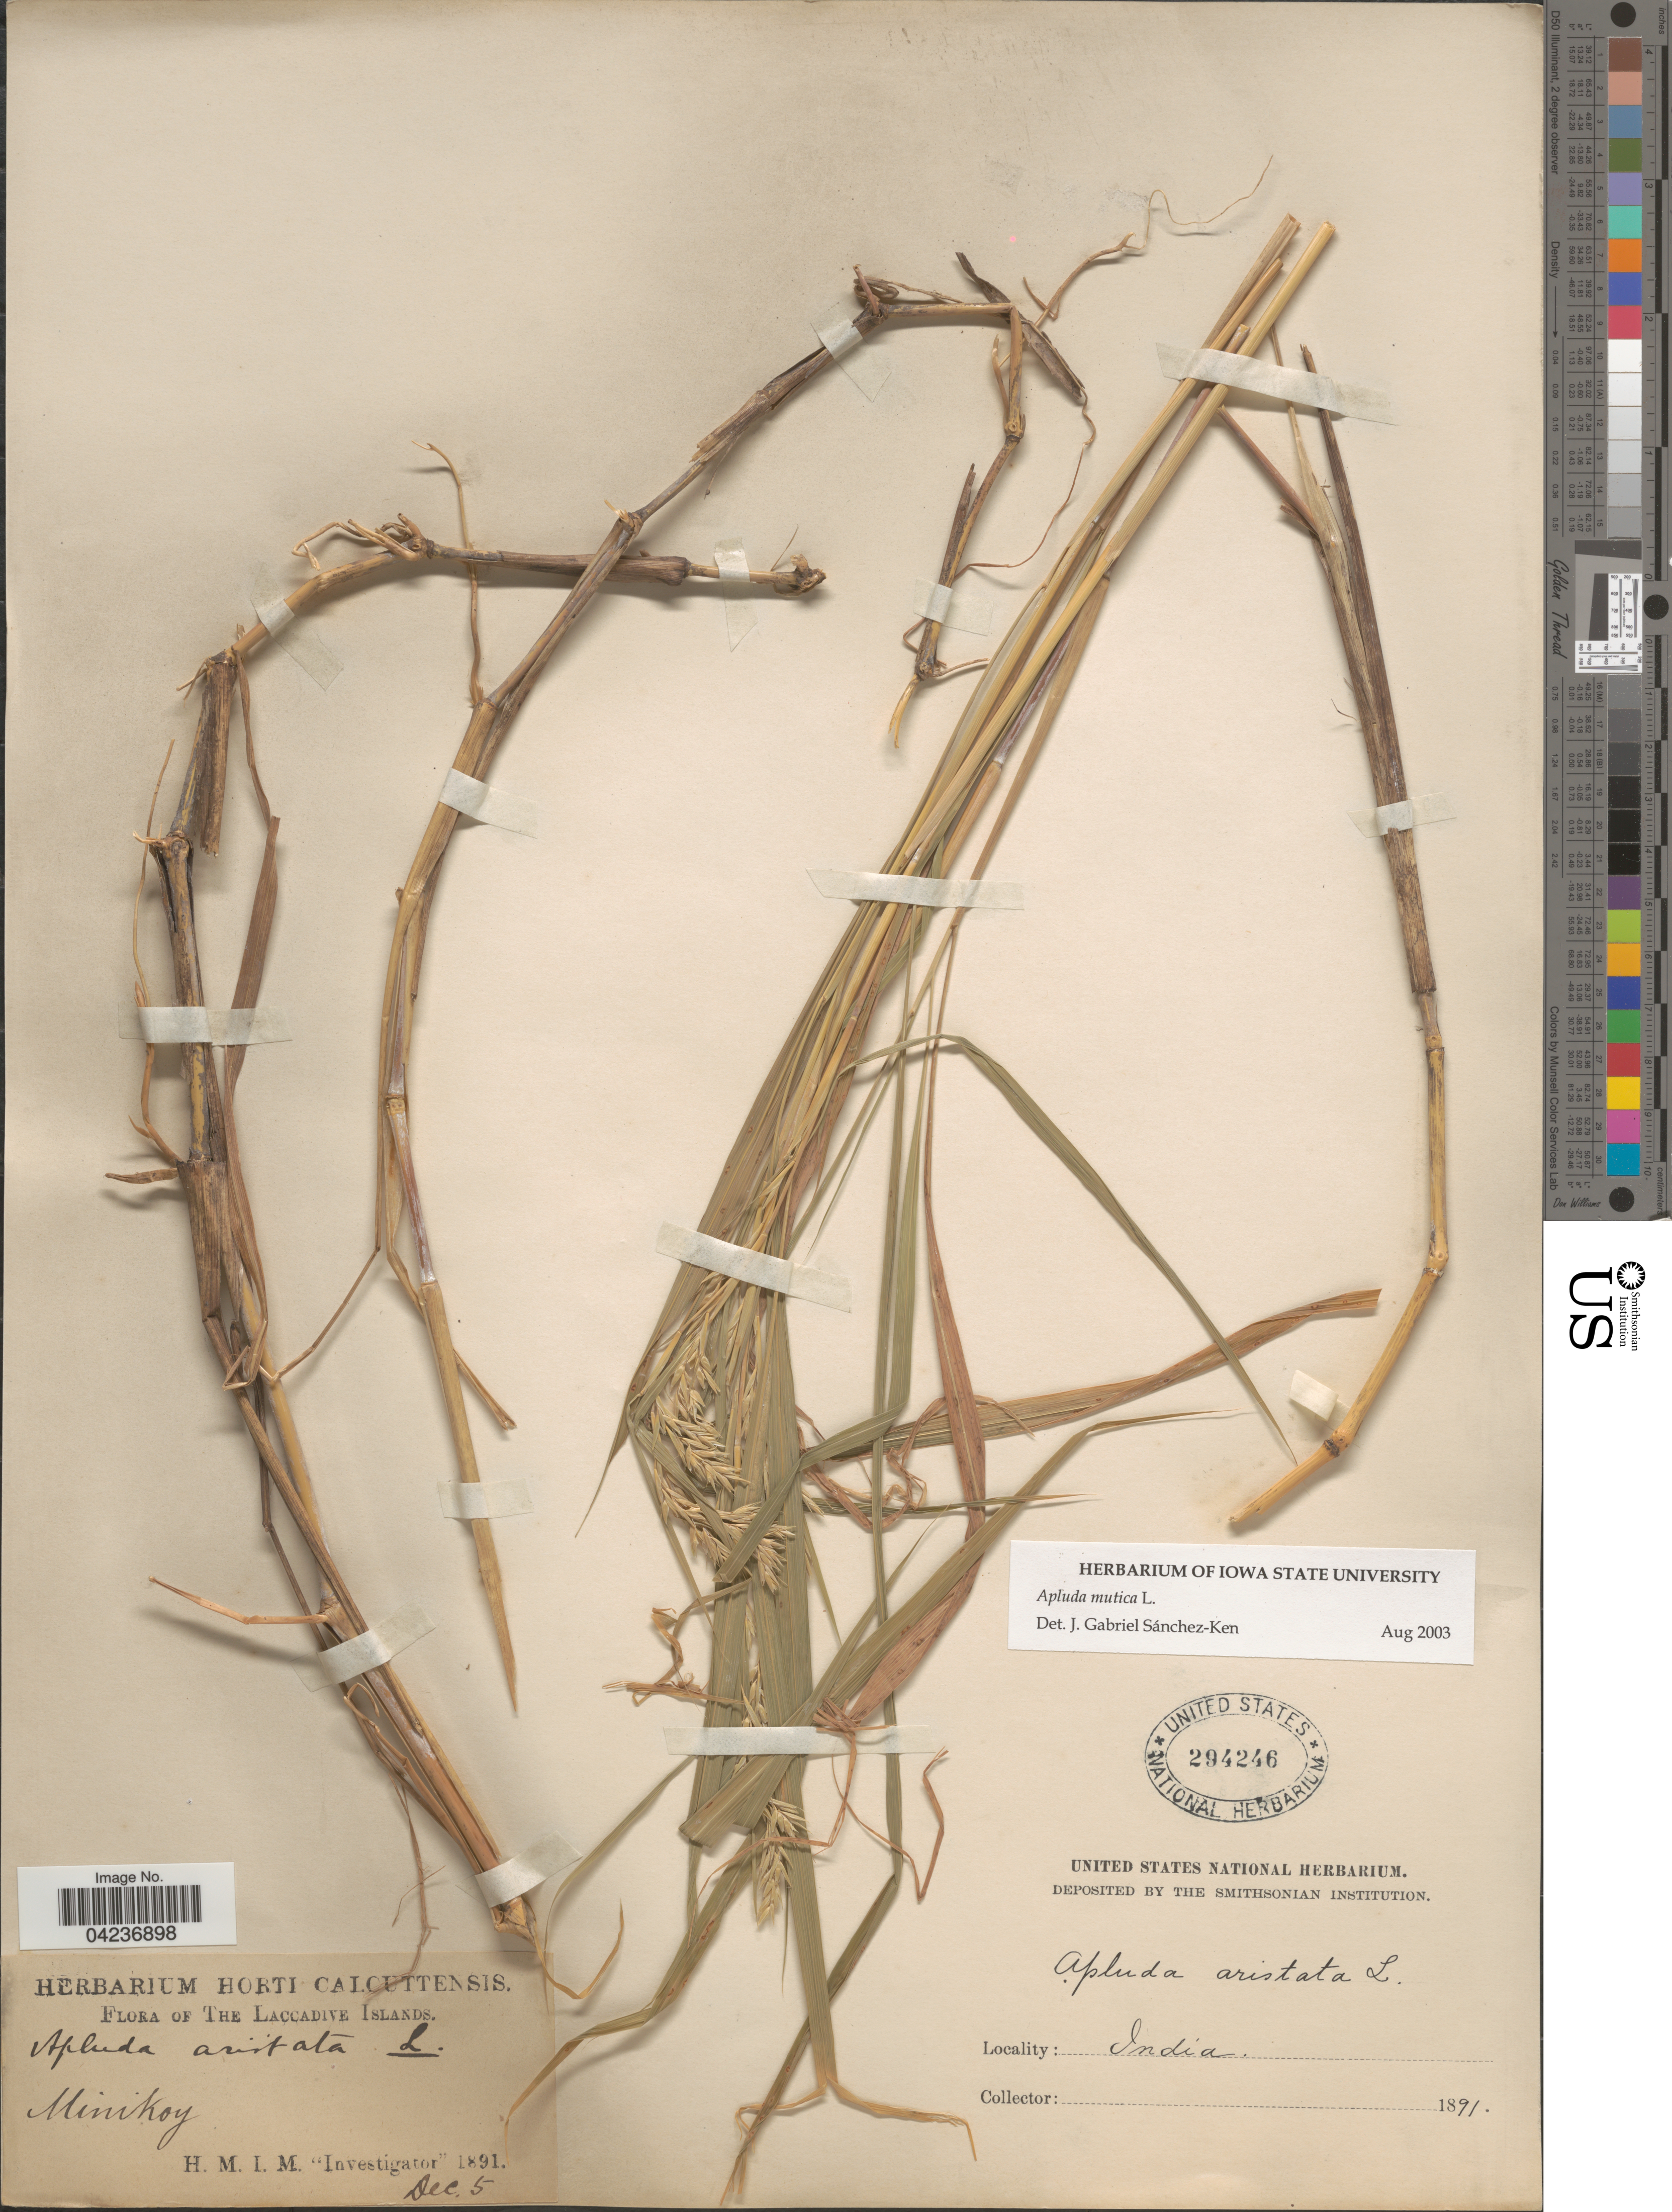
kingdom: Plantae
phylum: Tracheophyta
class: Liliopsida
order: Poales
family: Poaceae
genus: Apluda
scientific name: Apluda mutica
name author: L.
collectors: H. M. I. M. 'Investigator'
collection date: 1891-12-05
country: India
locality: The Laccadive Islands. Minikoy.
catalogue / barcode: US 294246